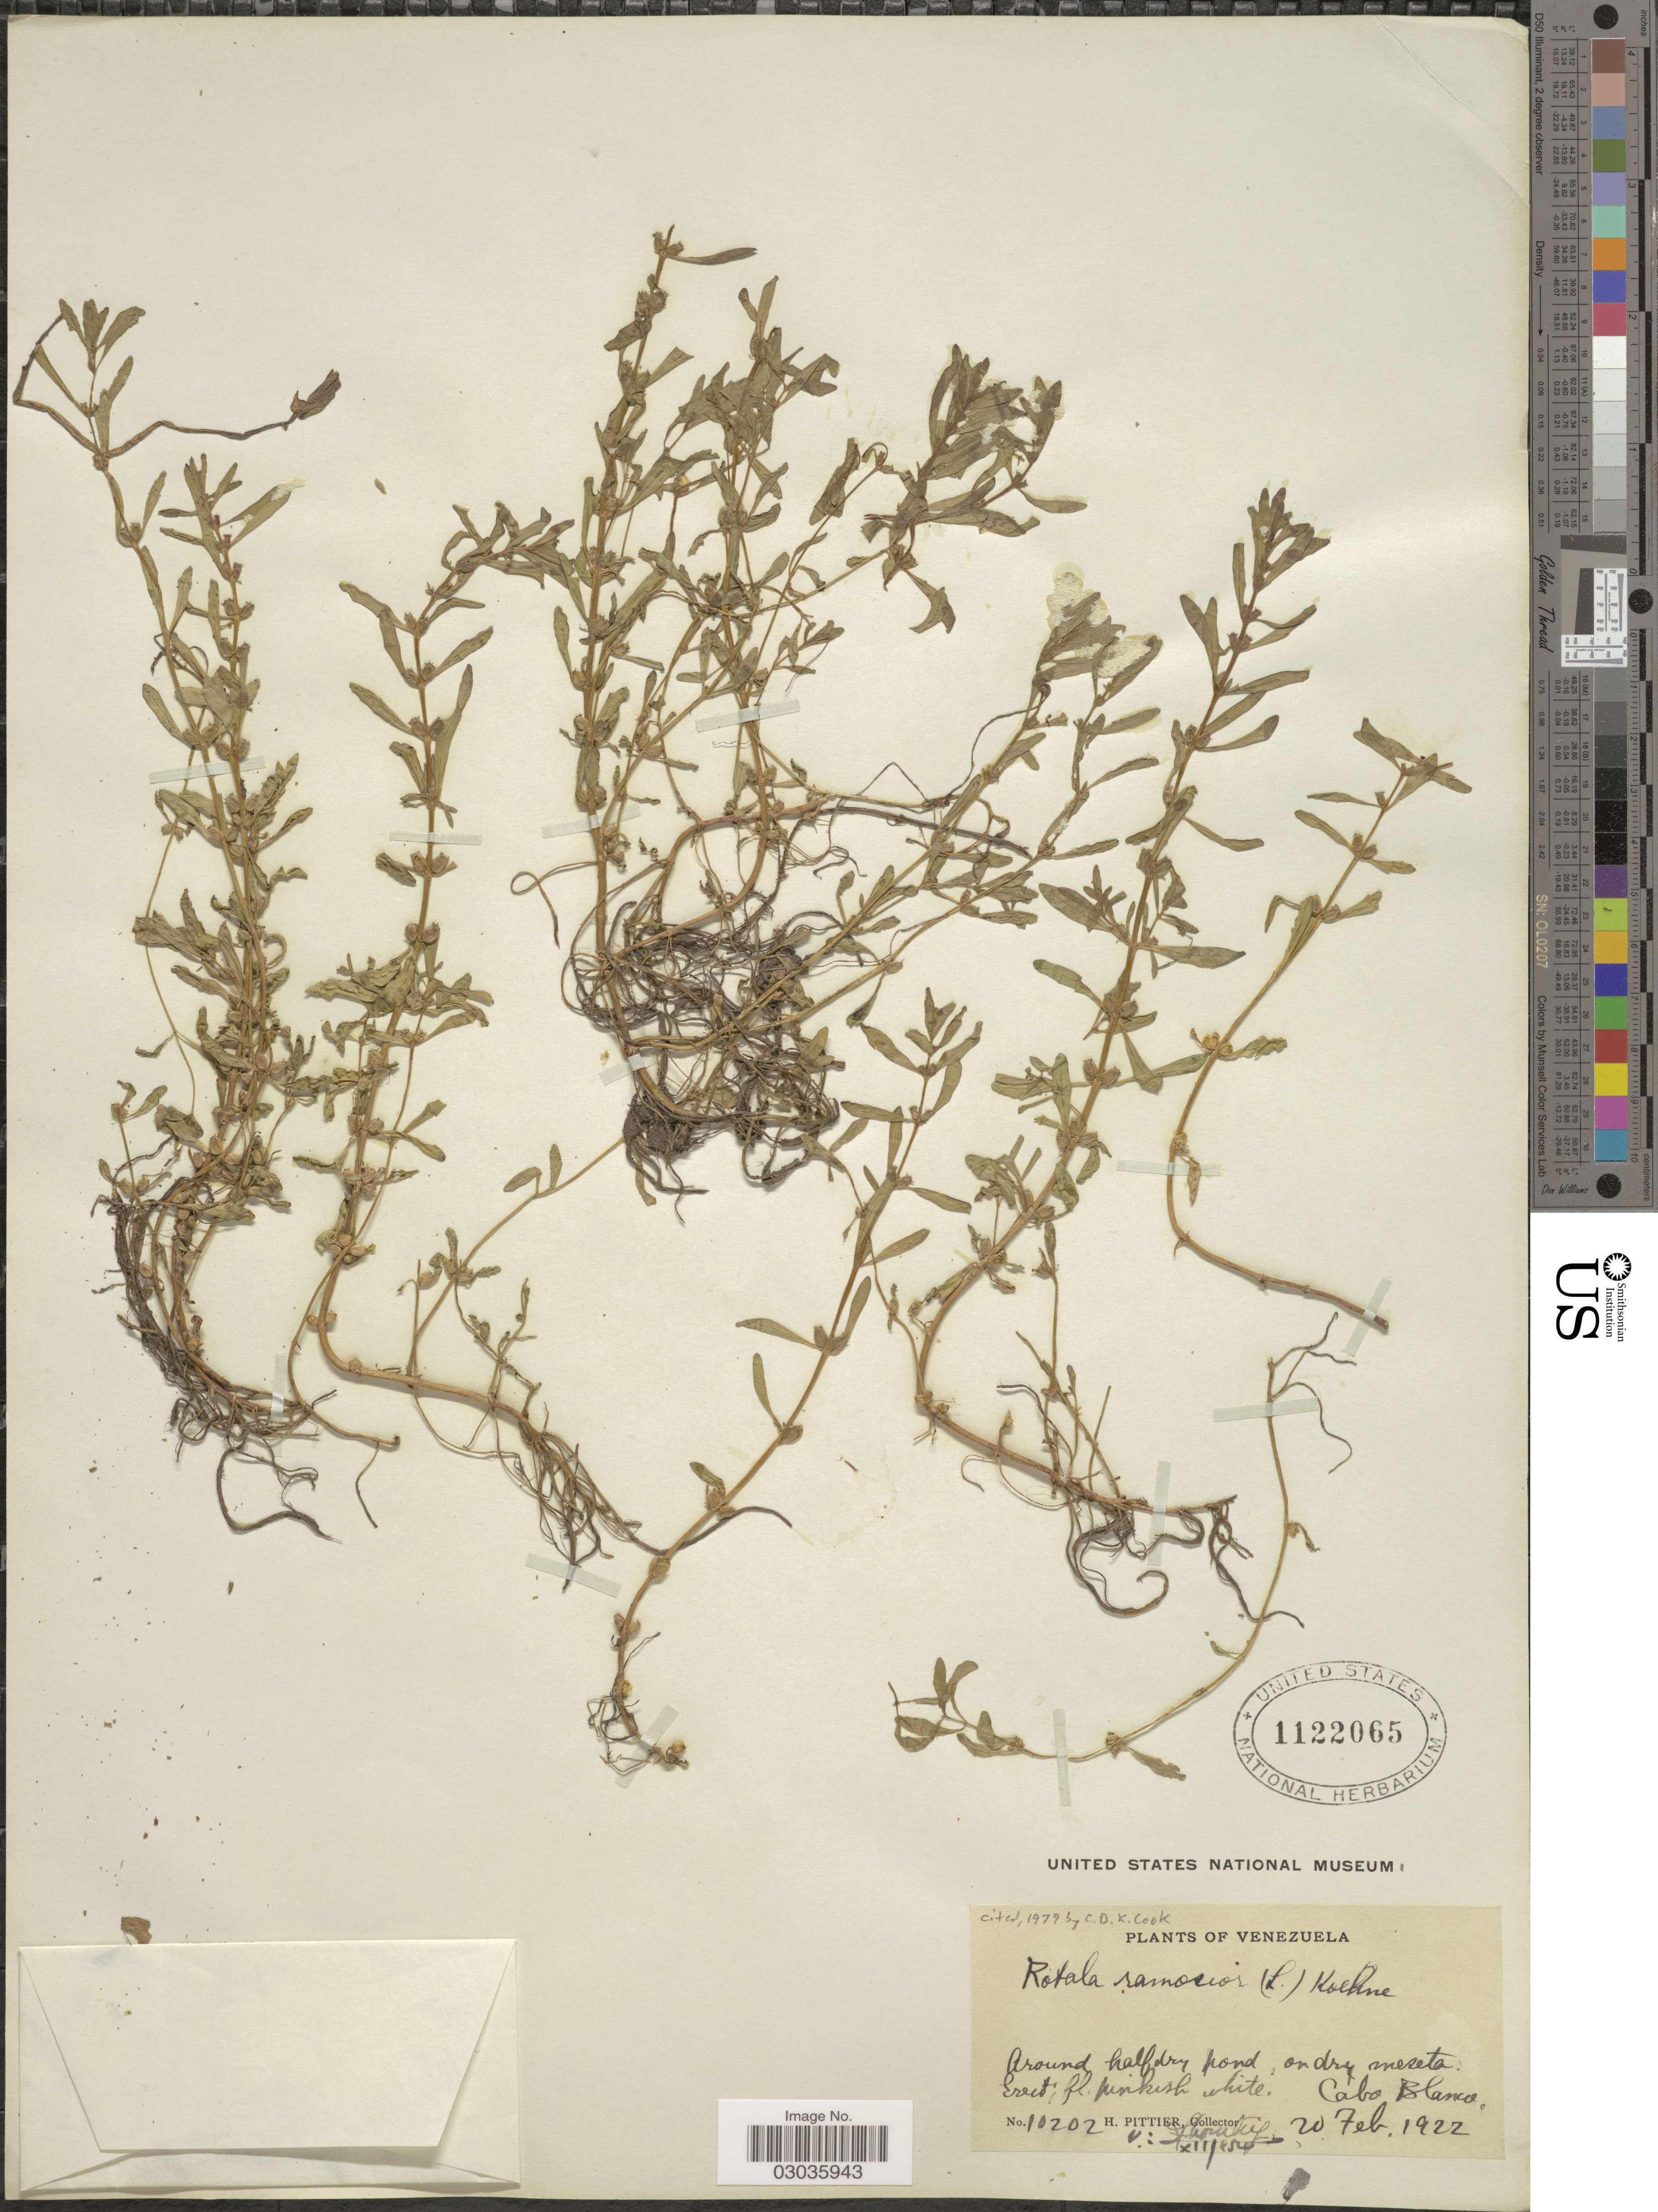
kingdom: Plantae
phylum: Tracheophyta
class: Magnoliopsida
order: Myrtales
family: Lythraceae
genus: Rotala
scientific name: Rotala ramosior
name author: (L.) Koehne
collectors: H. F. Pittier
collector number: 10202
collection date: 1922-02-20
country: Venezuela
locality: Cabo Blanco.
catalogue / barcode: US 1122065